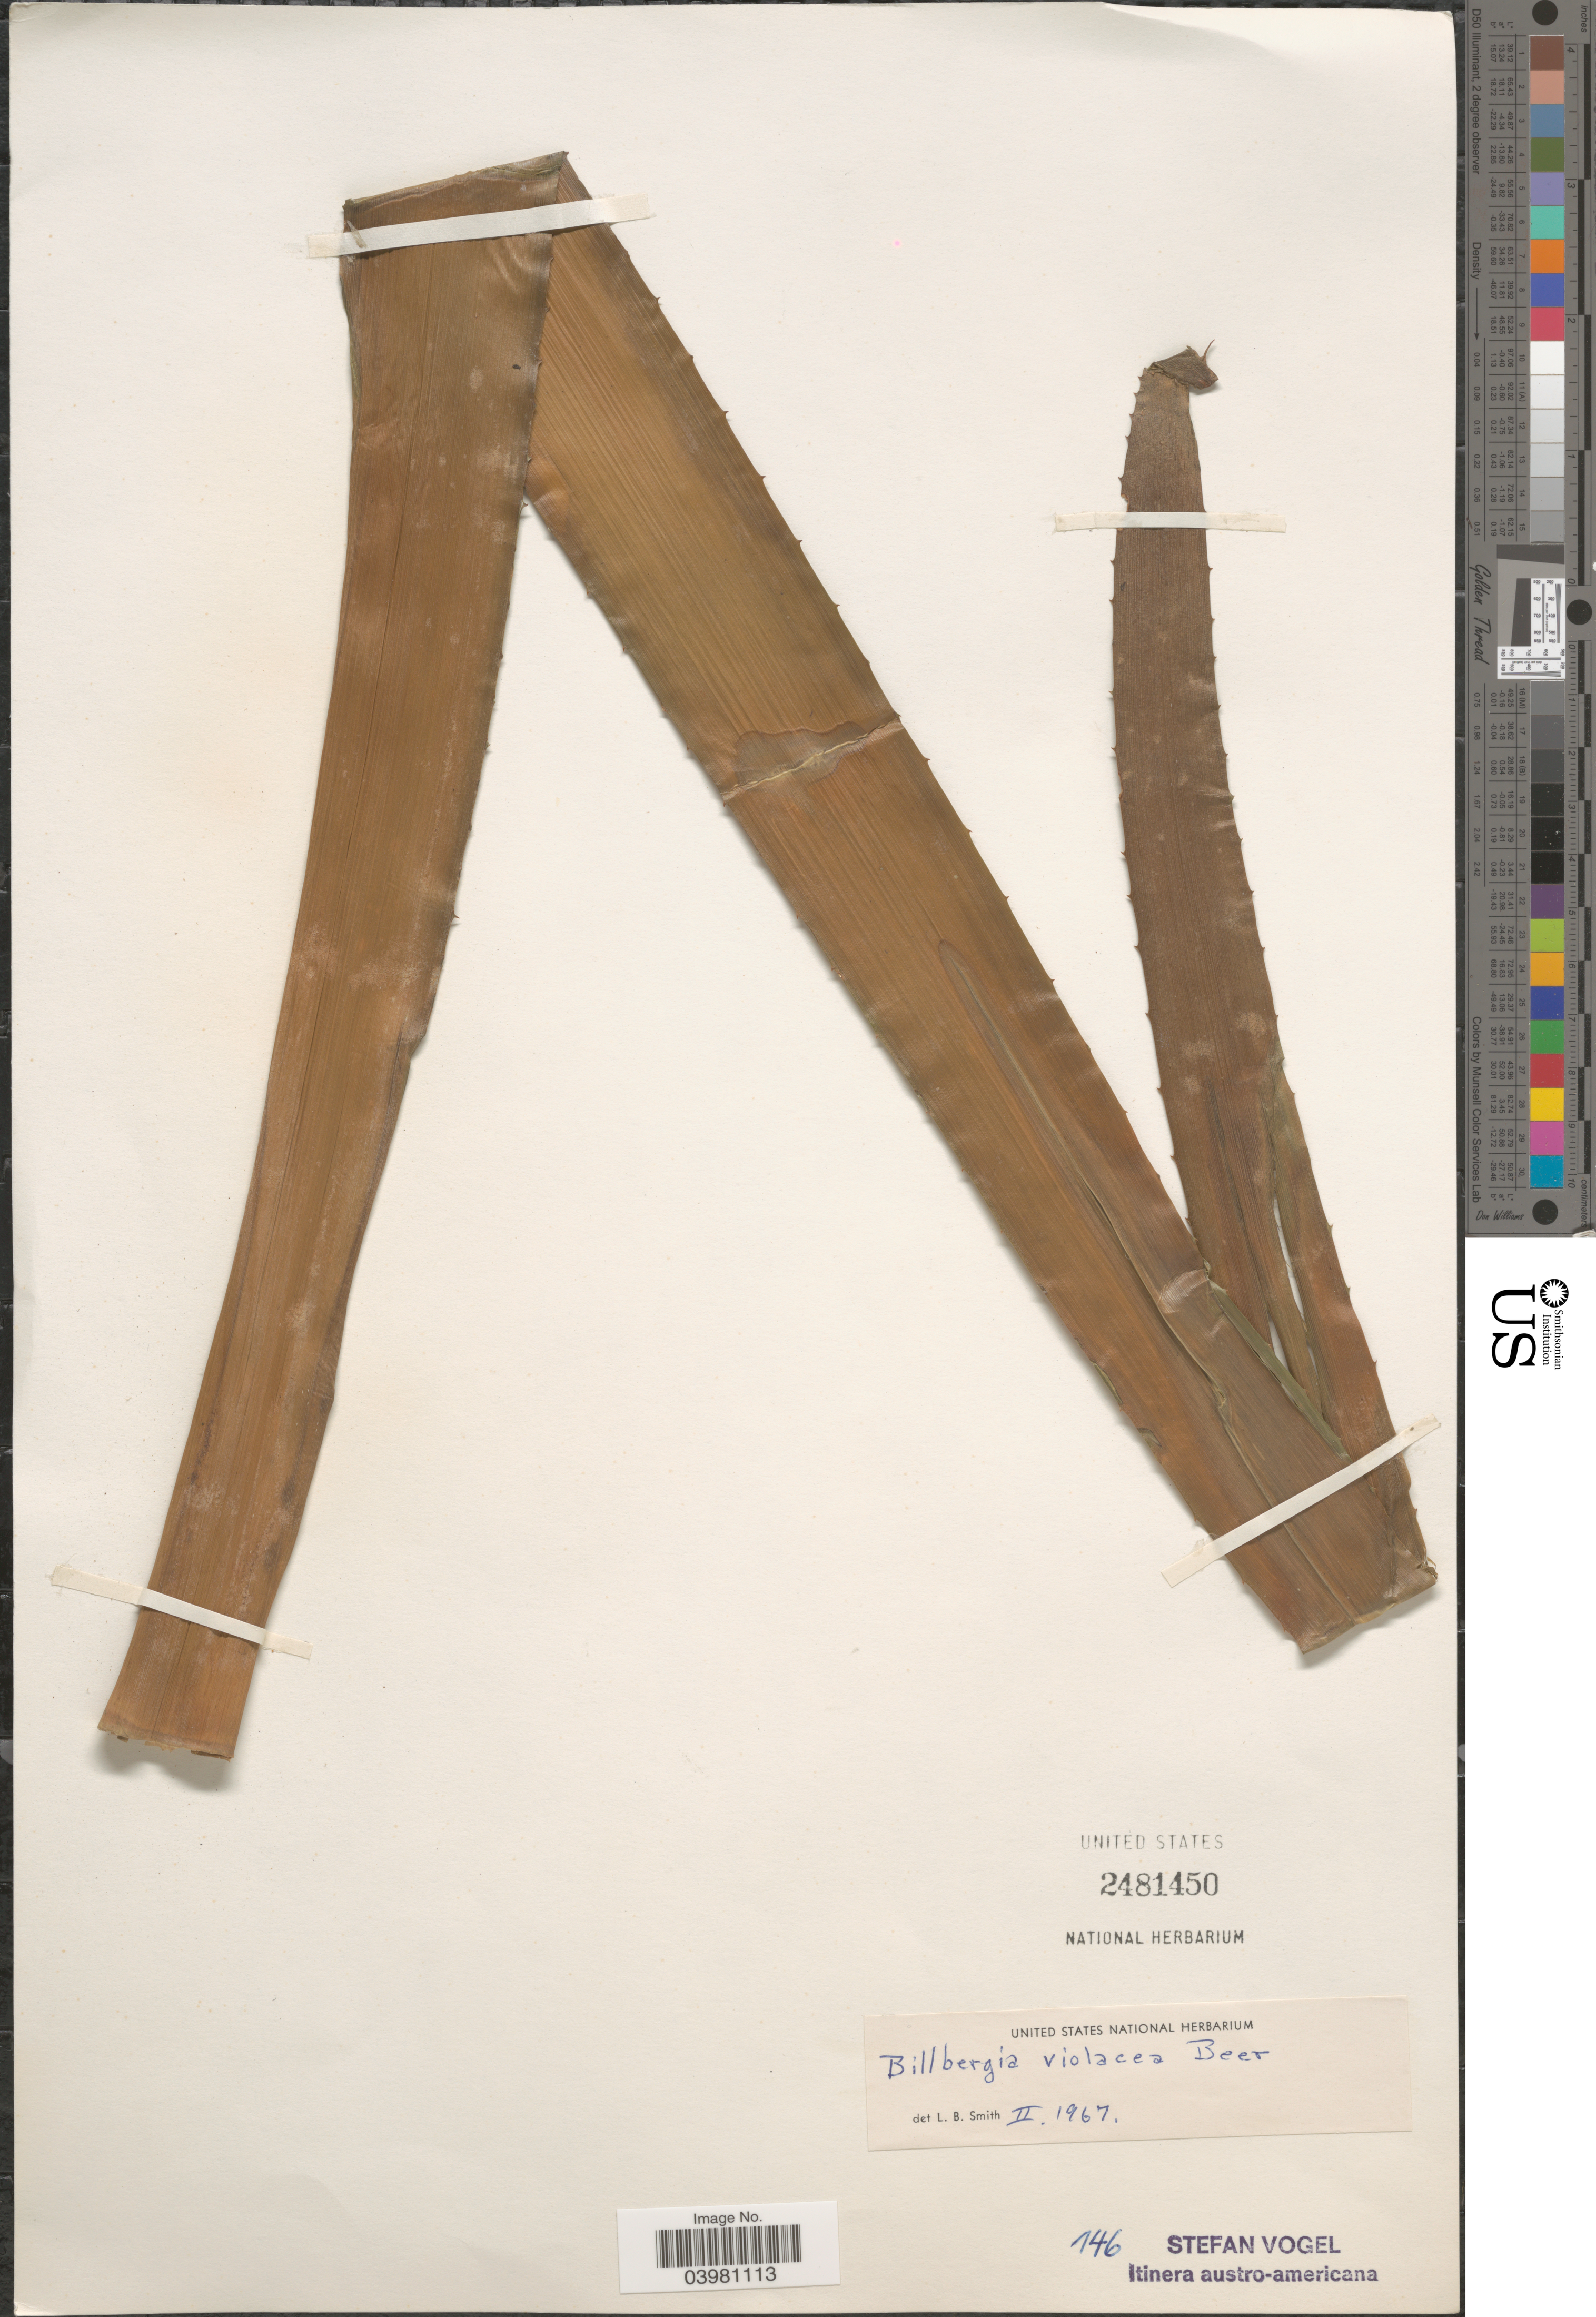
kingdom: Plantae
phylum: Tracheophyta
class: Liliopsida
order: Poales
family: Bromeliaceae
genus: Billbergia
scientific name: Billbergia violacea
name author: Beer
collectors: S. Vogel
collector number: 146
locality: Austro-americana.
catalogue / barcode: US 2481450